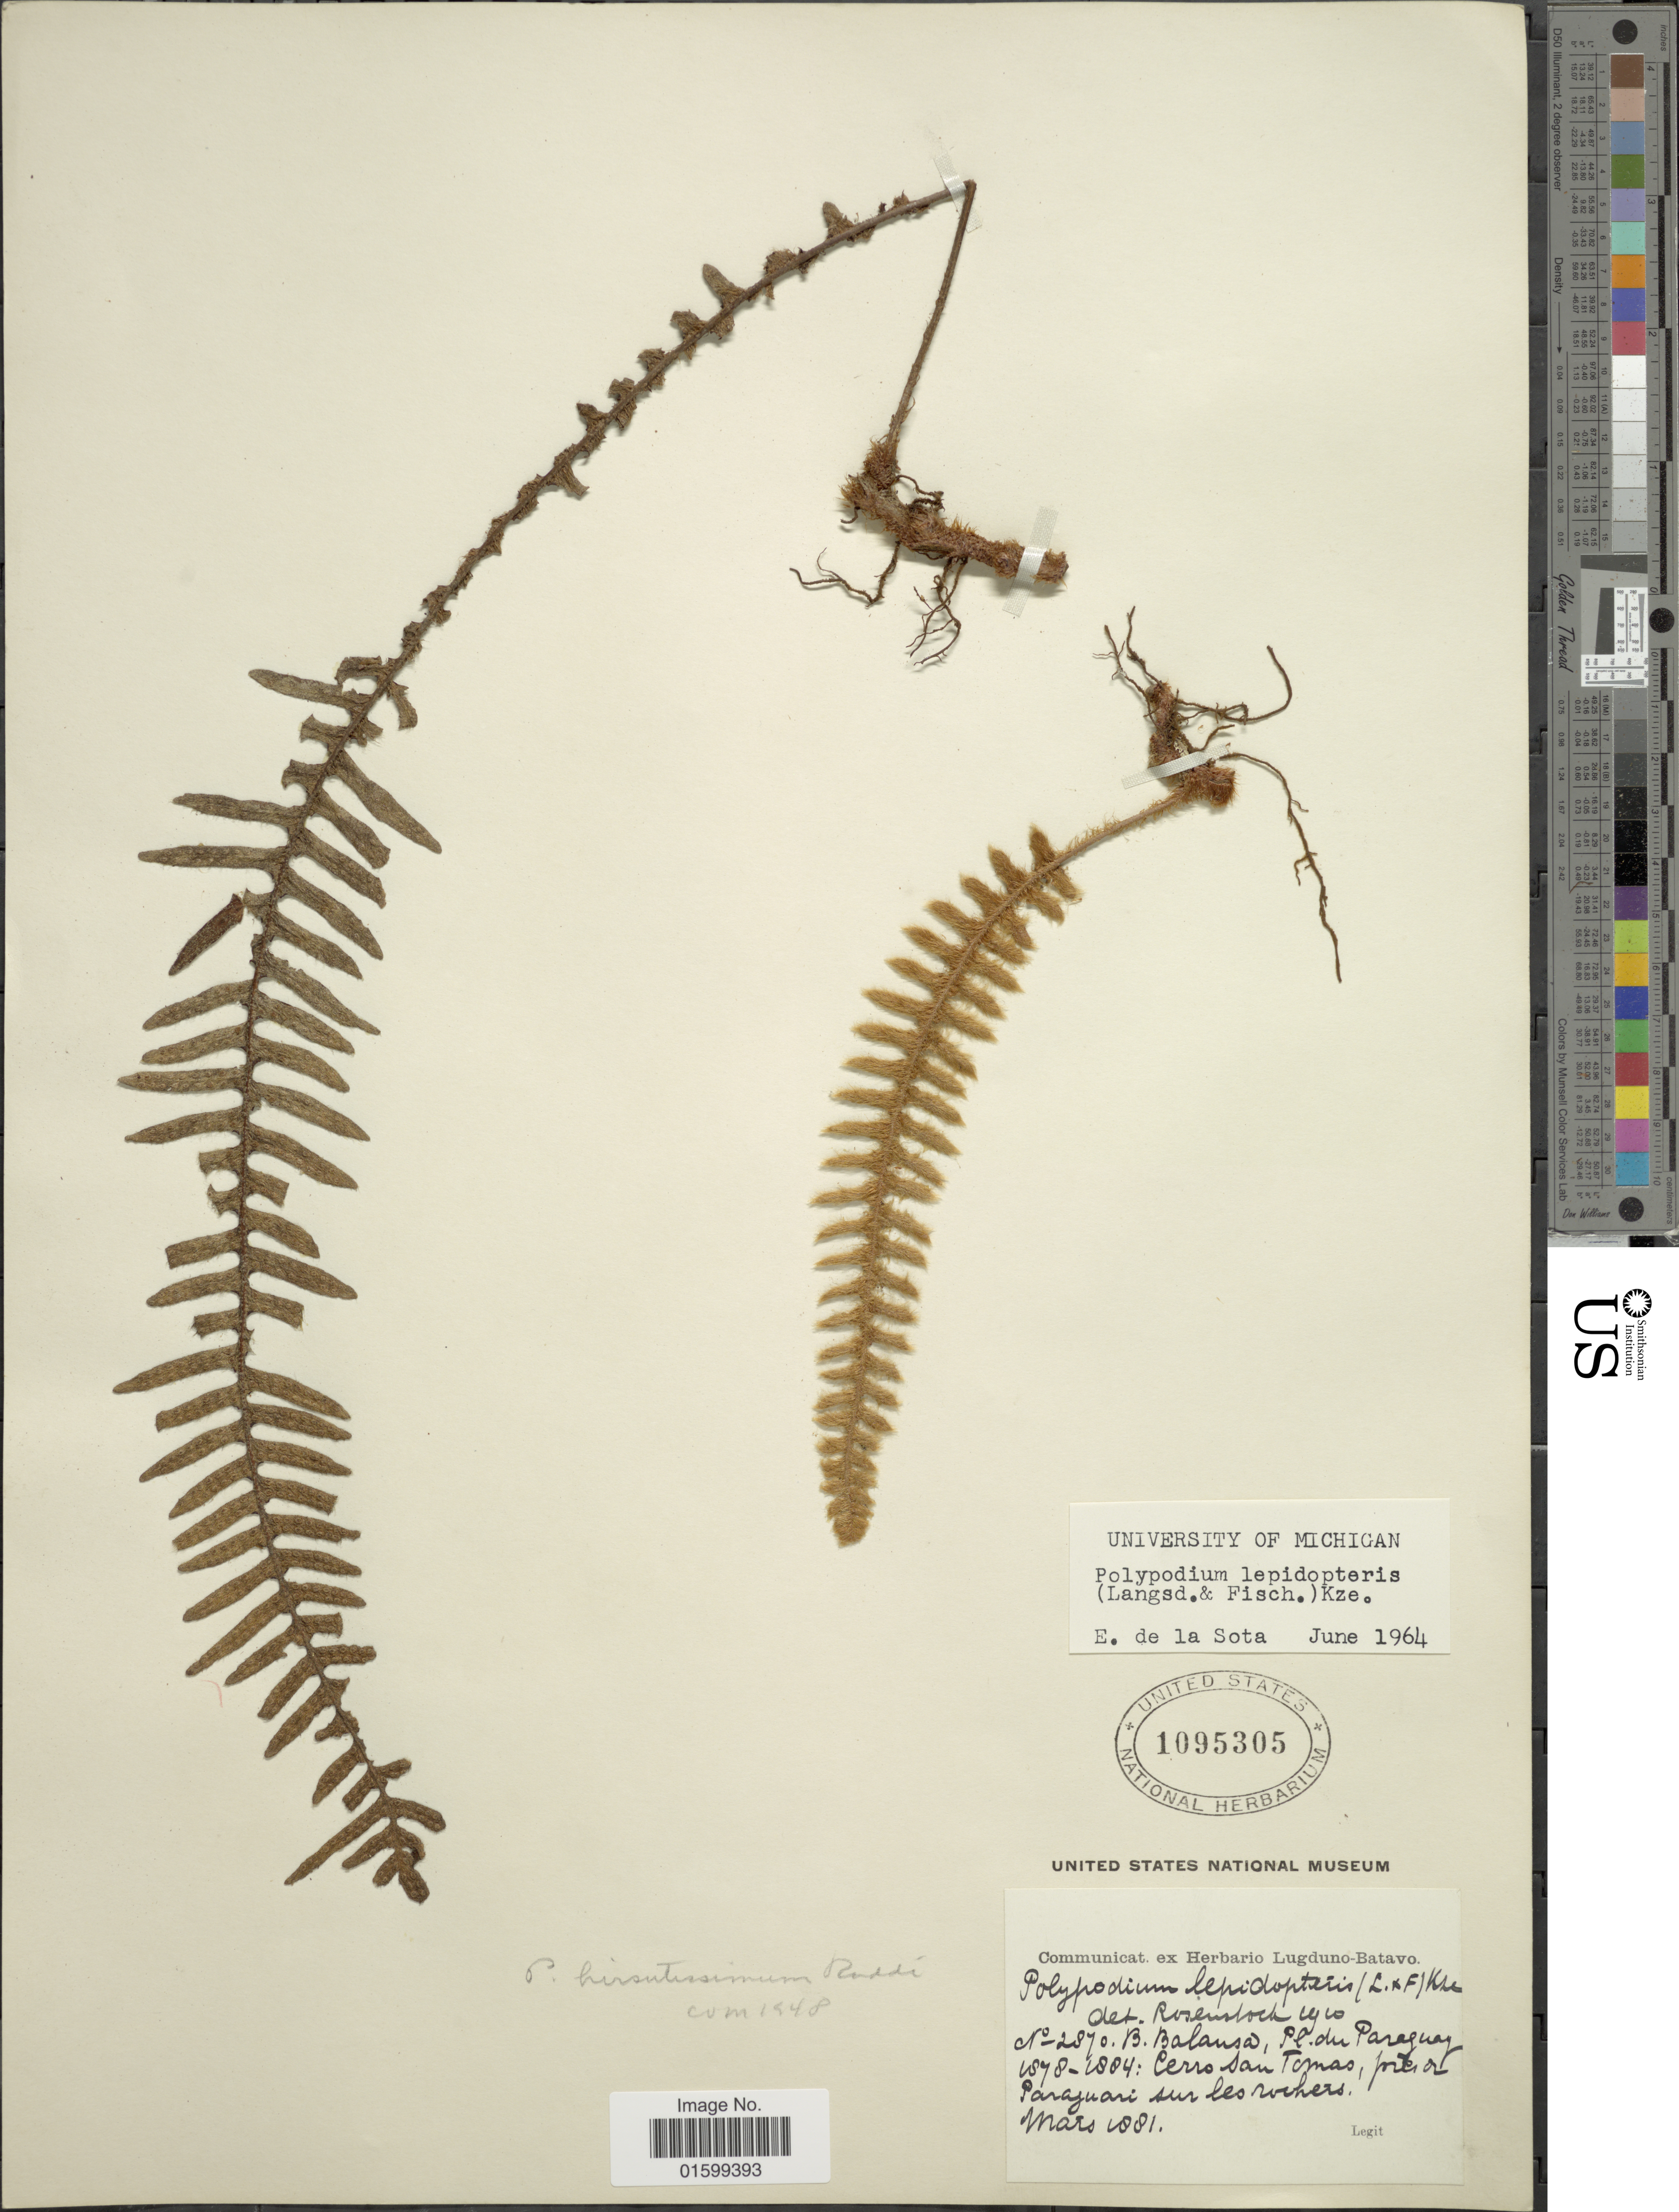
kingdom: Plantae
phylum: Tracheophyta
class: Polypodiopsida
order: Polypodiales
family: Polypodiaceae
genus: Pleopeltis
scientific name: Pleopeltis lepidopteris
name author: (Langsd. & Fisch.) de la Sota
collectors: B. Balansa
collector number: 2870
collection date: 1878/1884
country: Paraguay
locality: Cerro San Tomas, près de Paraguari sur les rochers.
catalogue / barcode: US 1095305